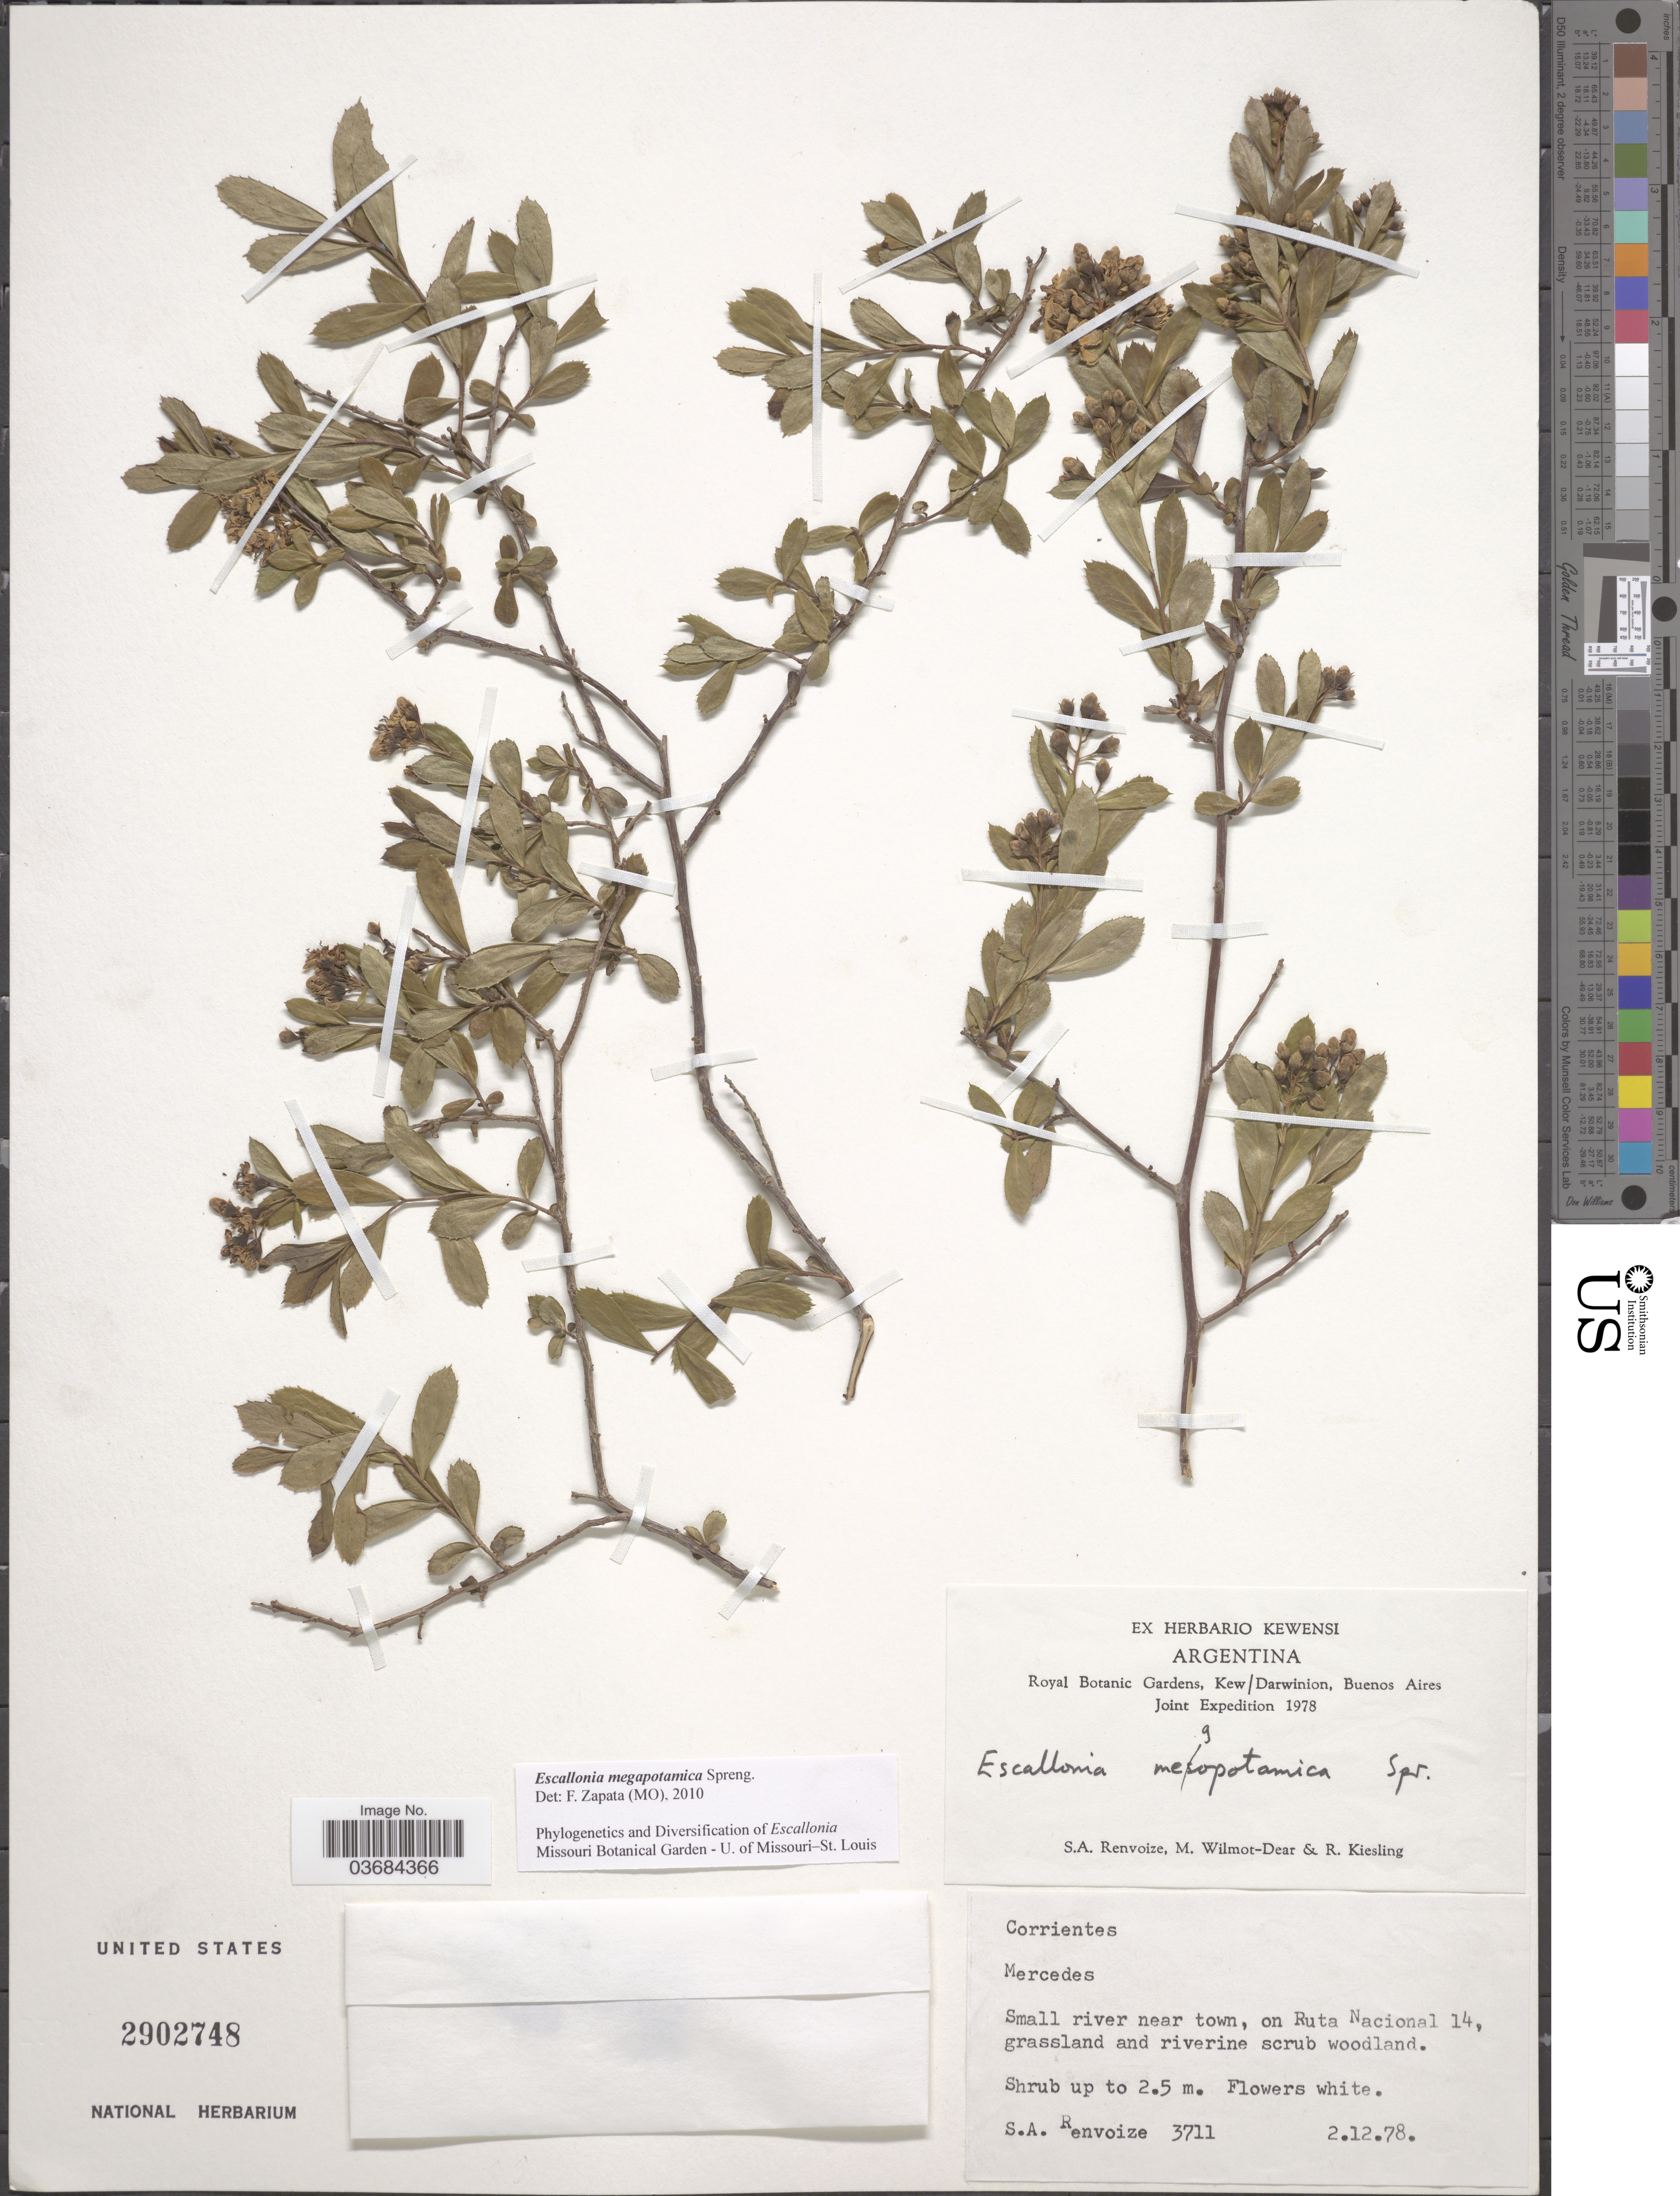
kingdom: Plantae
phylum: Tracheophyta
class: Magnoliopsida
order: Escalloniales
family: Escalloniaceae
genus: Escallonia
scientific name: Escallonia megapotamica var. megapotamica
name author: Spreng.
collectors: S. A. Renvoize, M. Wilmot-Dear & R. Kiesling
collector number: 3711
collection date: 1978-12-02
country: Argentina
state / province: Corrientes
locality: Royal Botanic Gardens, Kew/Darwinion, Buenos Aires Joint Expedition 1978. Mercedes. Small river near town, on Ruta Nacinoal 14, grassland and riverine scrub woodland.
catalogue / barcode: US 2902748